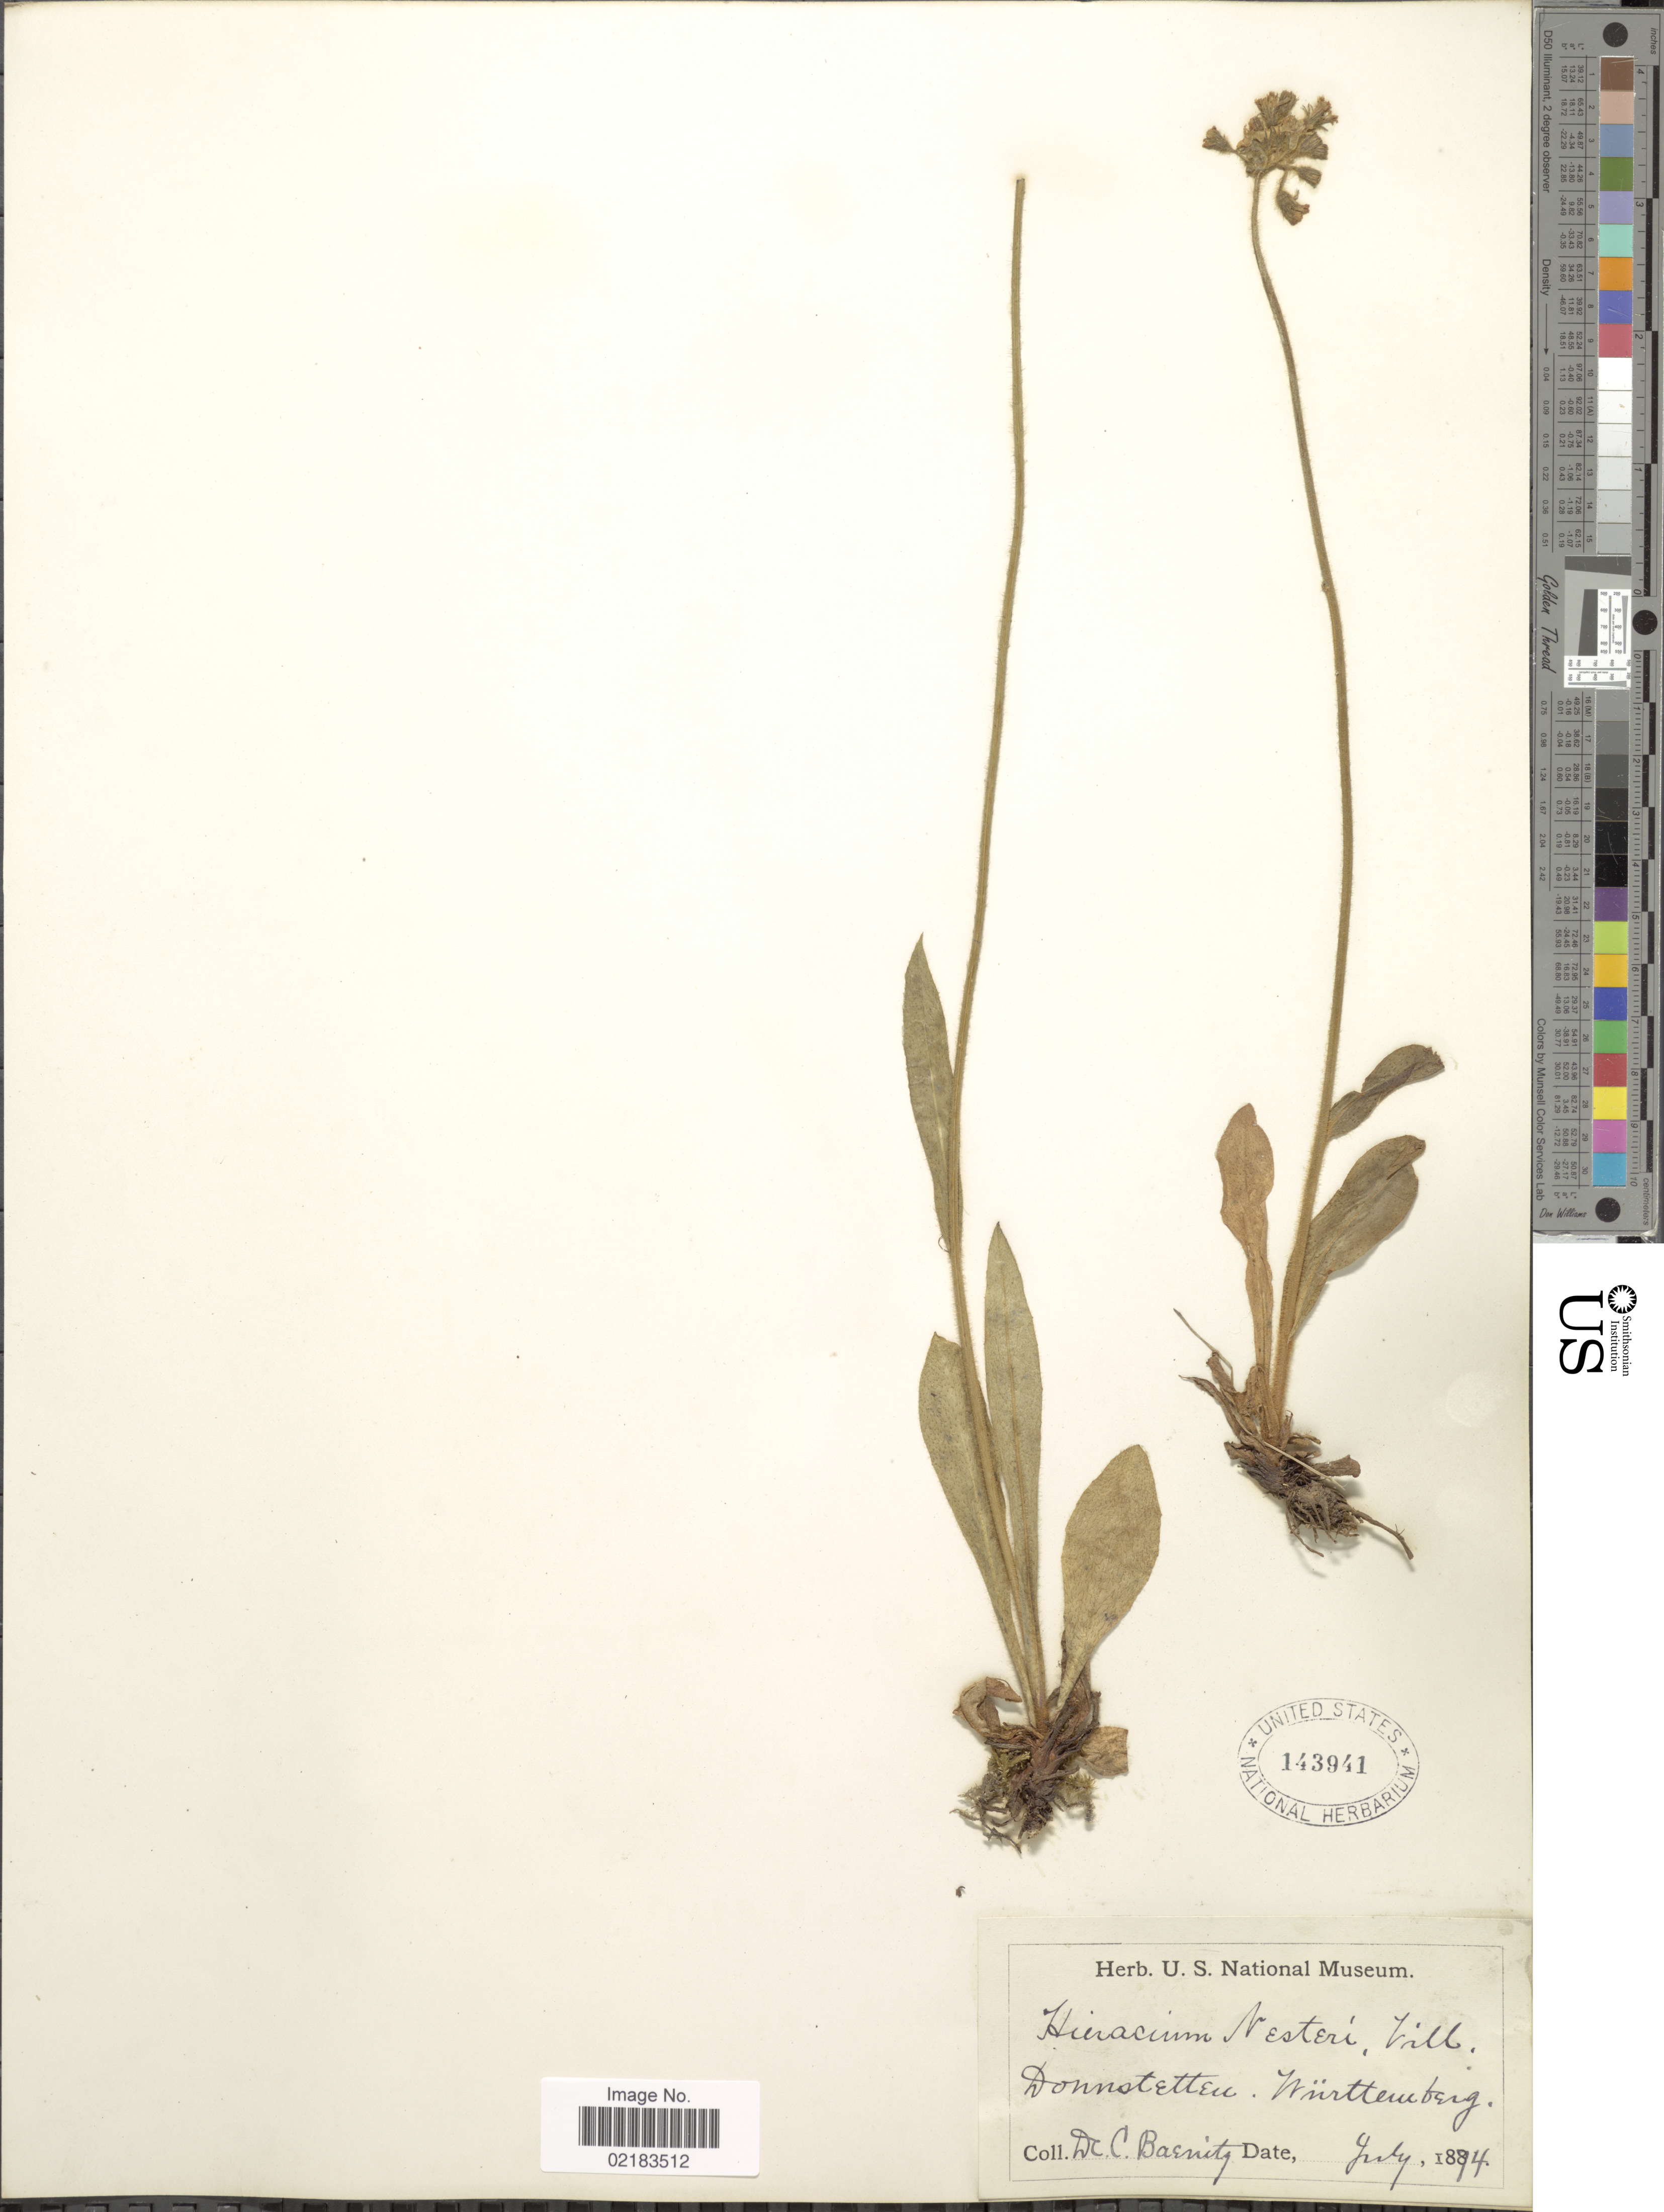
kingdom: Plantae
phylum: Tracheophyta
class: Magnoliopsida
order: Asterales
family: Asteraceae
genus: Hieracium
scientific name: Hieracium nestleri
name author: Vill.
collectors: C. G. Baenitz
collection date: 1874-07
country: Germany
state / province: Baden-Württemberg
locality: Donnstetten: Württtemberg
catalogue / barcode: US 143941